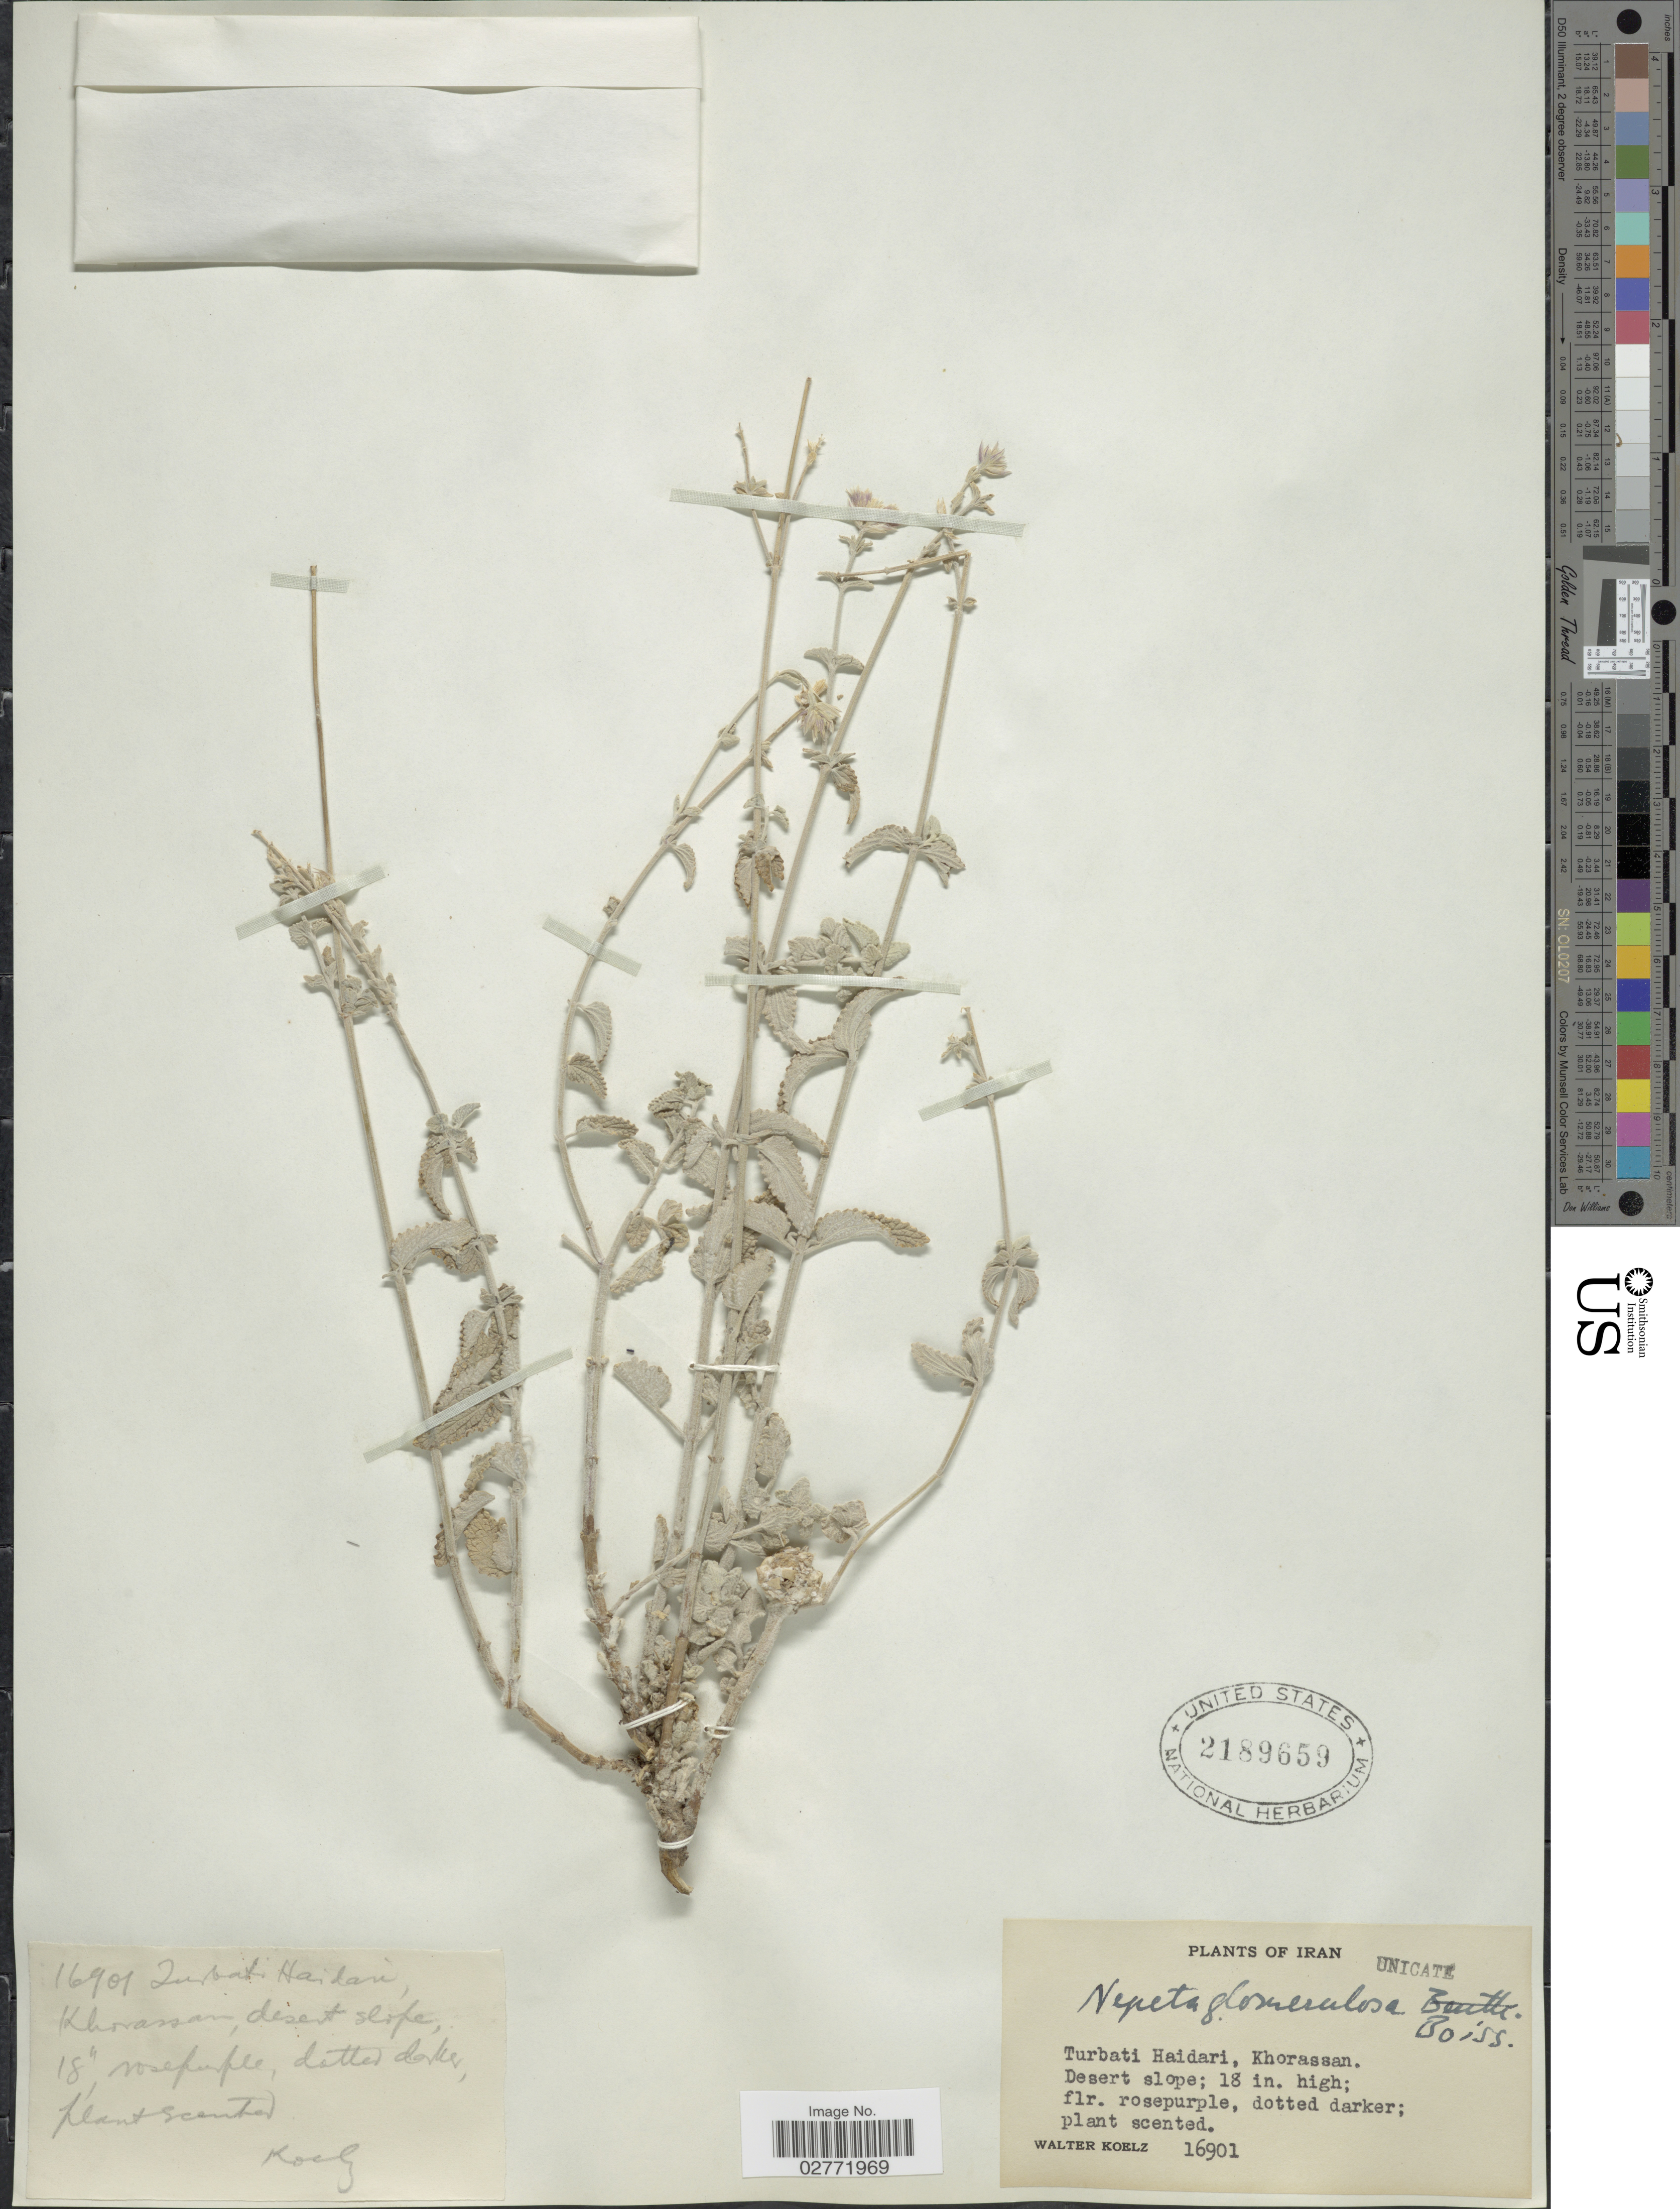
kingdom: Plantae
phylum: Tracheophyta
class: Magnoliopsida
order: Lamiales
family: Lamiaceae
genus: Nepeta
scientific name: Nepeta glomerulosa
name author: Boiss.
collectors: W. N. Koelz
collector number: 16901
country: Iran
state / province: Khorasan [obsolete]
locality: Turbati Haidari, Khorassan, Desert slope.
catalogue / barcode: US 2189659